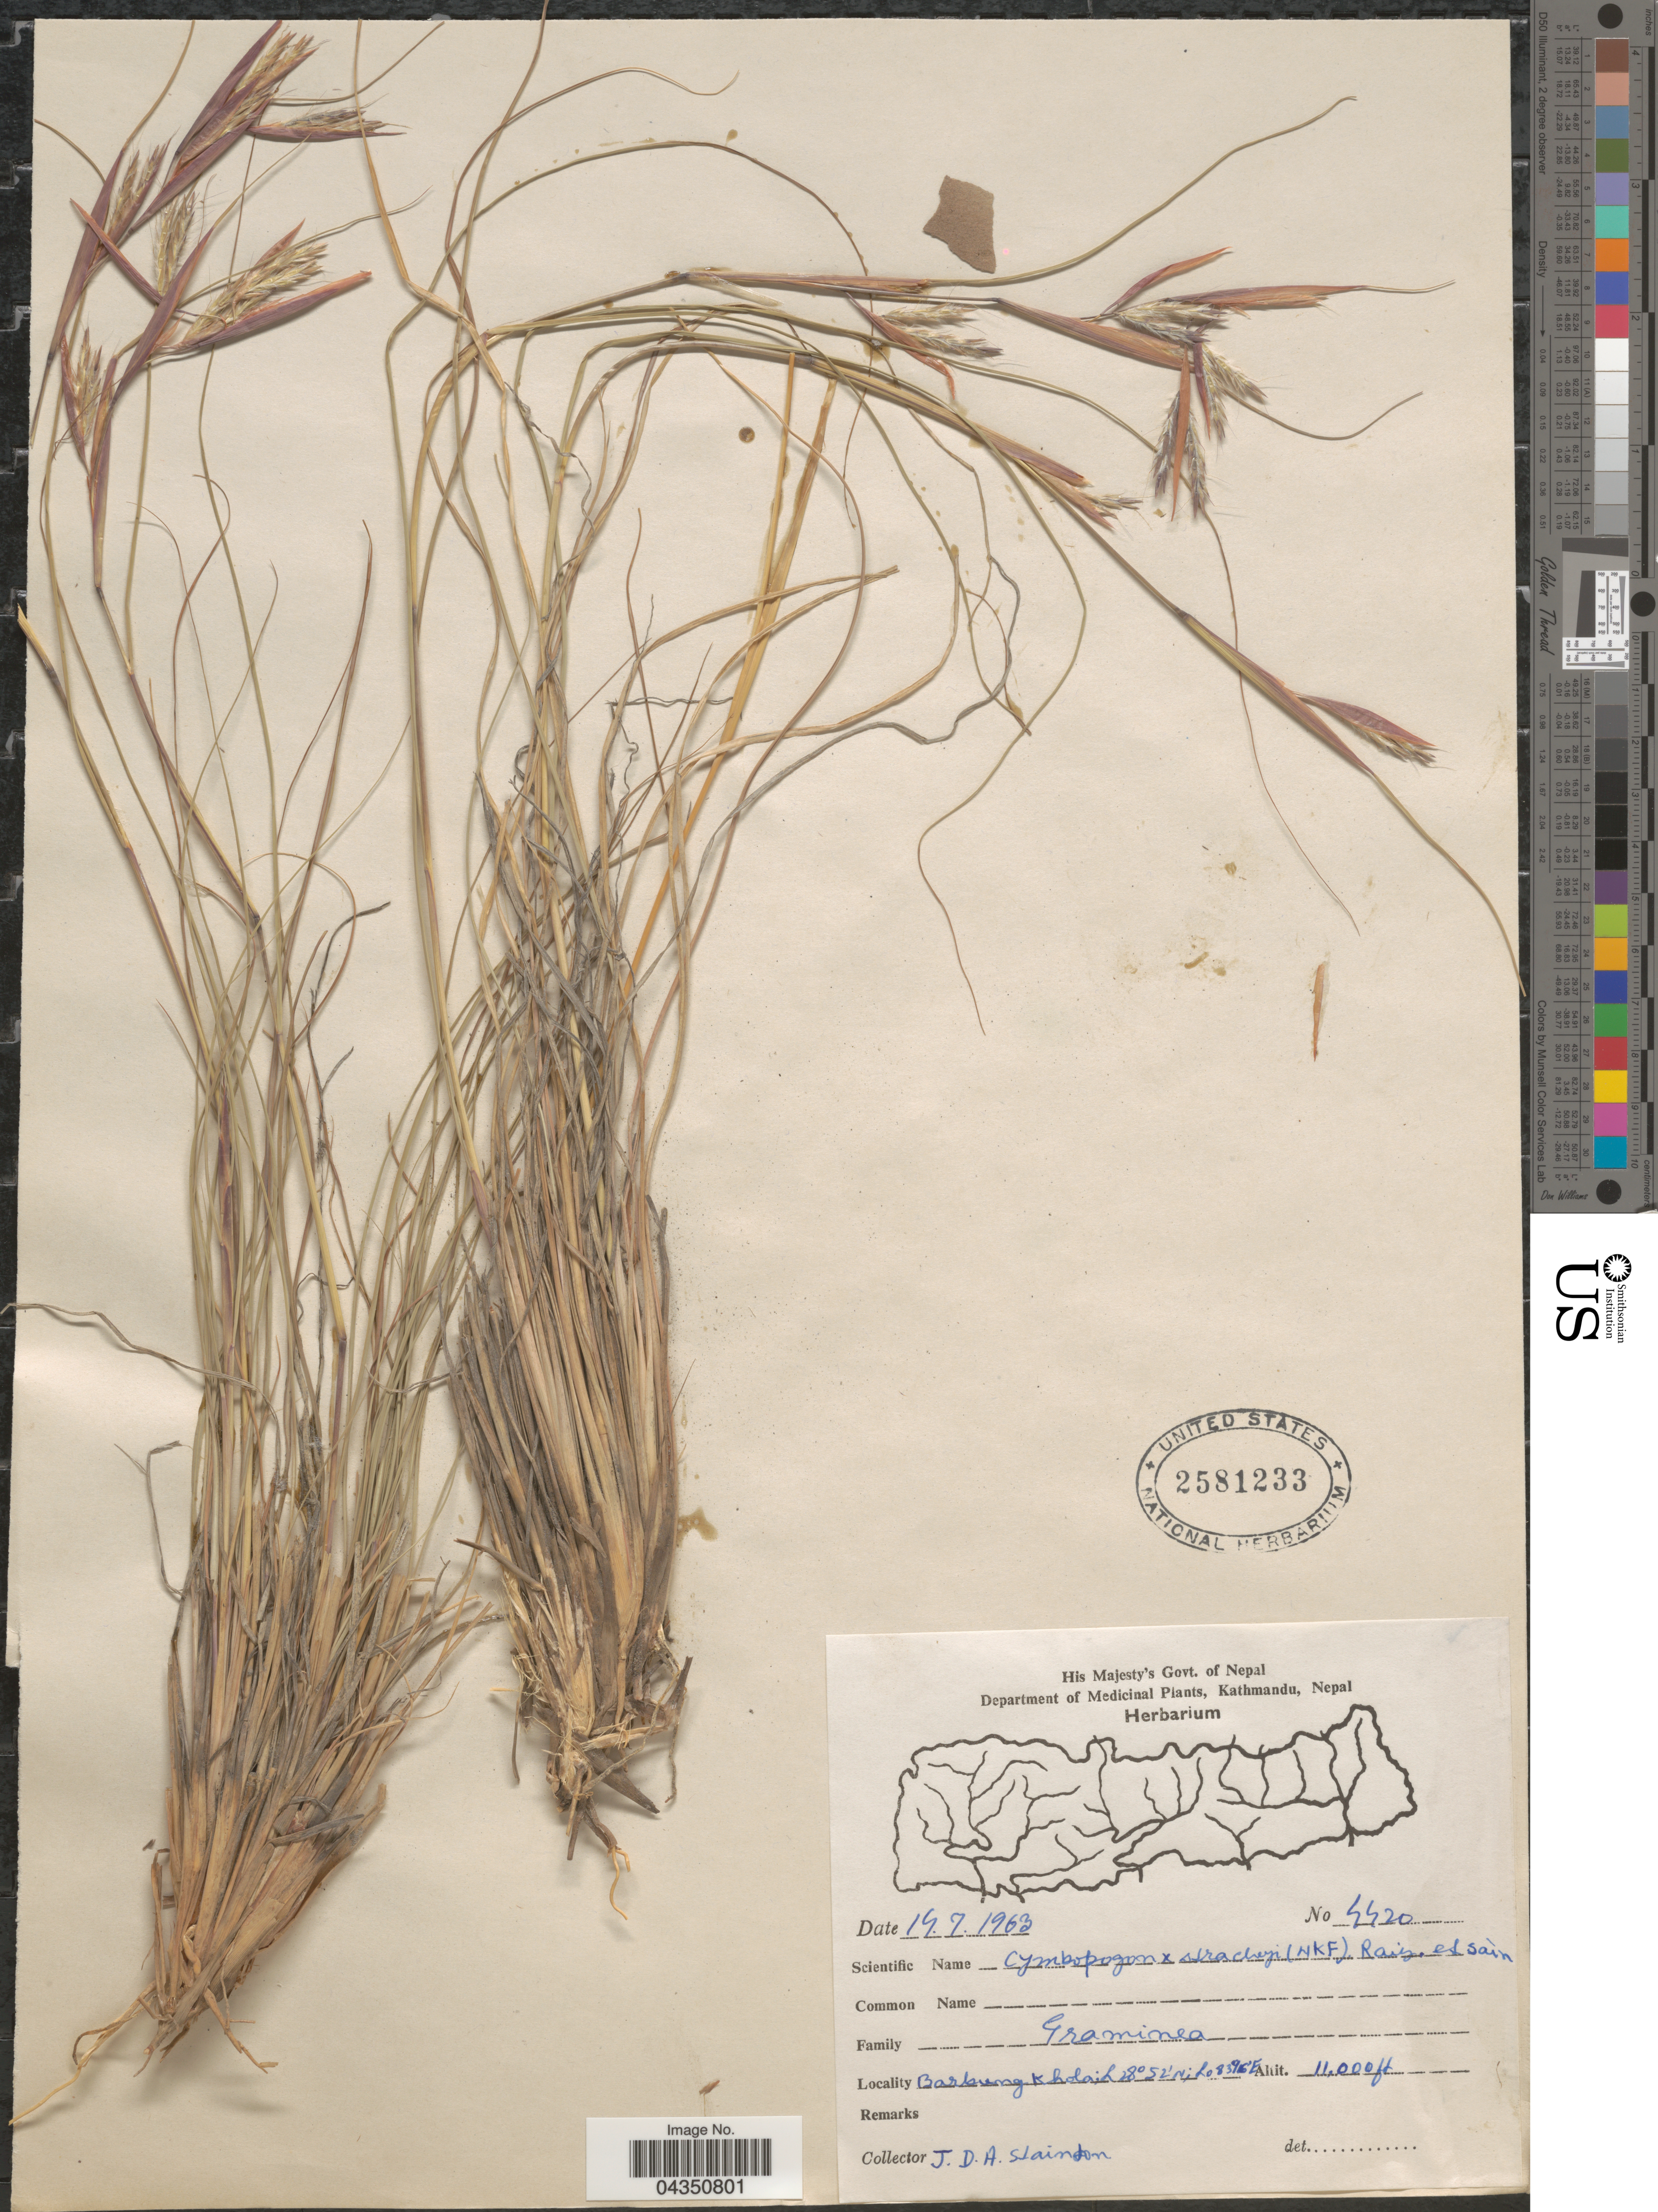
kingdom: Plantae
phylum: Tracheophyta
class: Liliopsida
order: Poales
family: Poaceae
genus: Cymbopogon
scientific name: Cymbopogon x stracheyi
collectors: J. Stainton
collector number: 4420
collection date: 1963-07-14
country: Nepal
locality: Barbung Khola.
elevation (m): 3353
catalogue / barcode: US 2581233